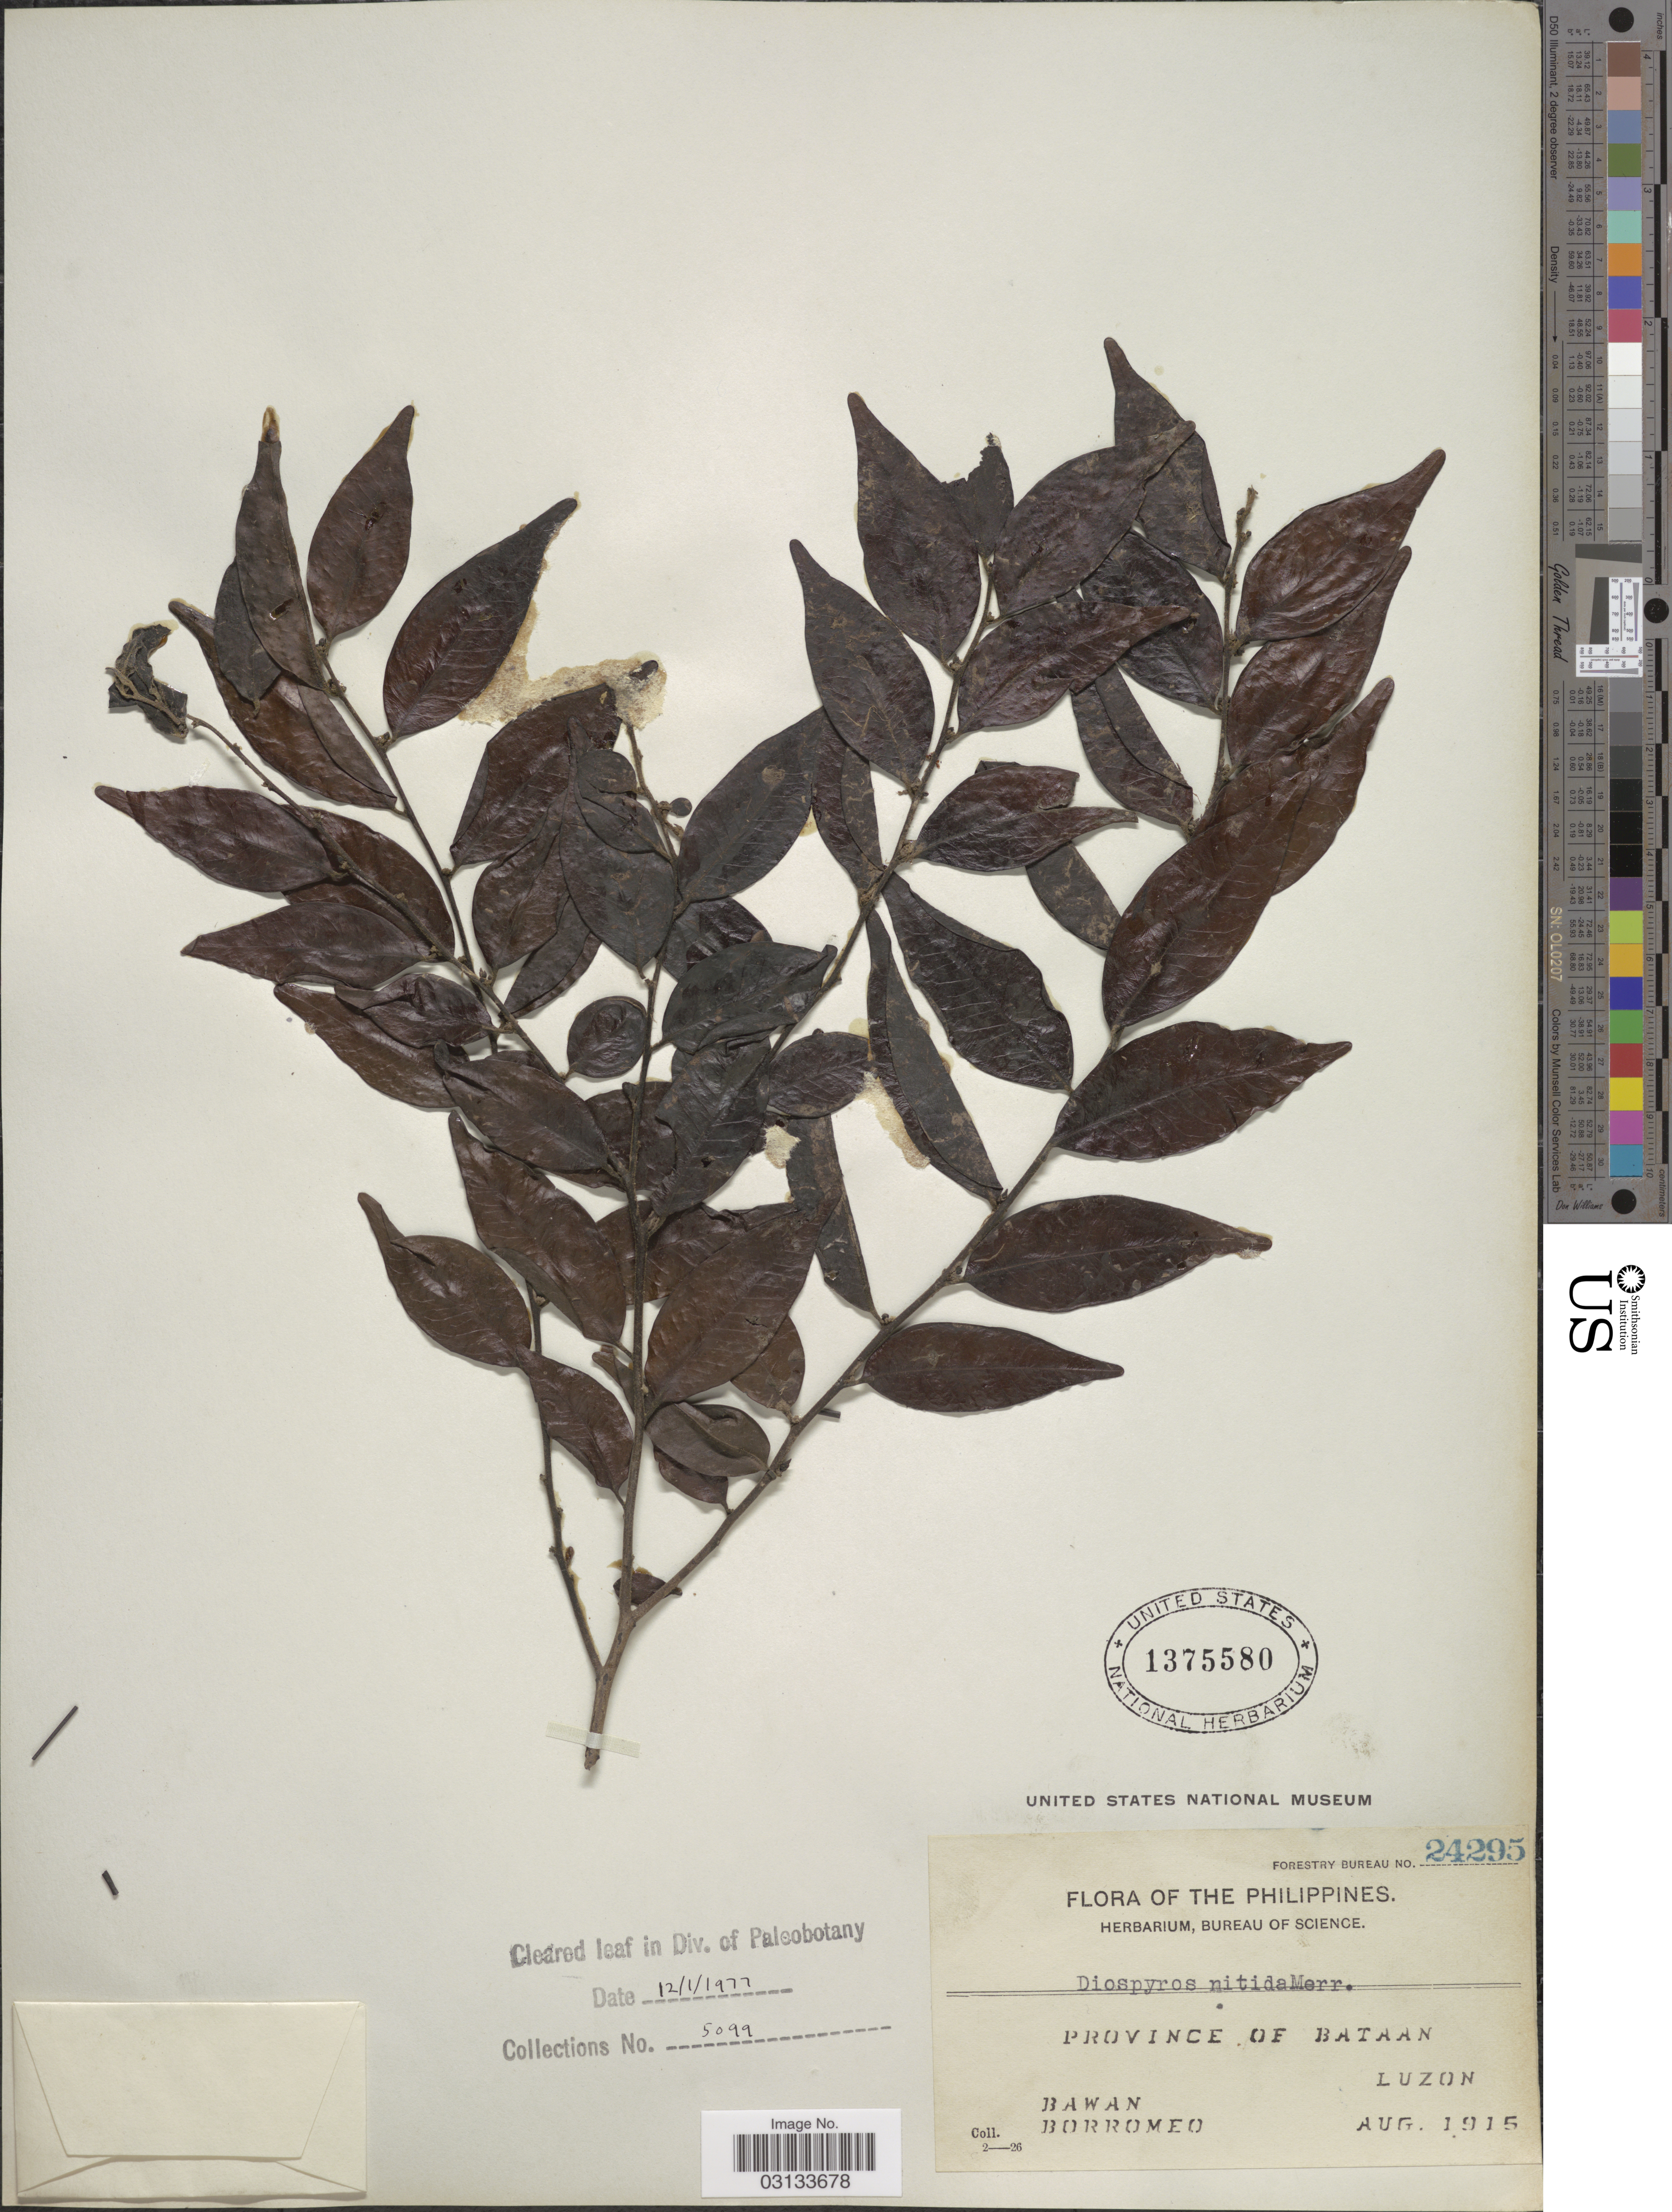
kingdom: Plantae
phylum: Tracheophyta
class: Magnoliopsida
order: Ericales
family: Ebenaceae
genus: Diospyros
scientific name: Diospyros nitida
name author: Merr.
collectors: Bawan & -. Borromeo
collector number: Forestry Bureau 24295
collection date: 1915-08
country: Philippines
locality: Province of Bataan. Luzon.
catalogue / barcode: US 1375580